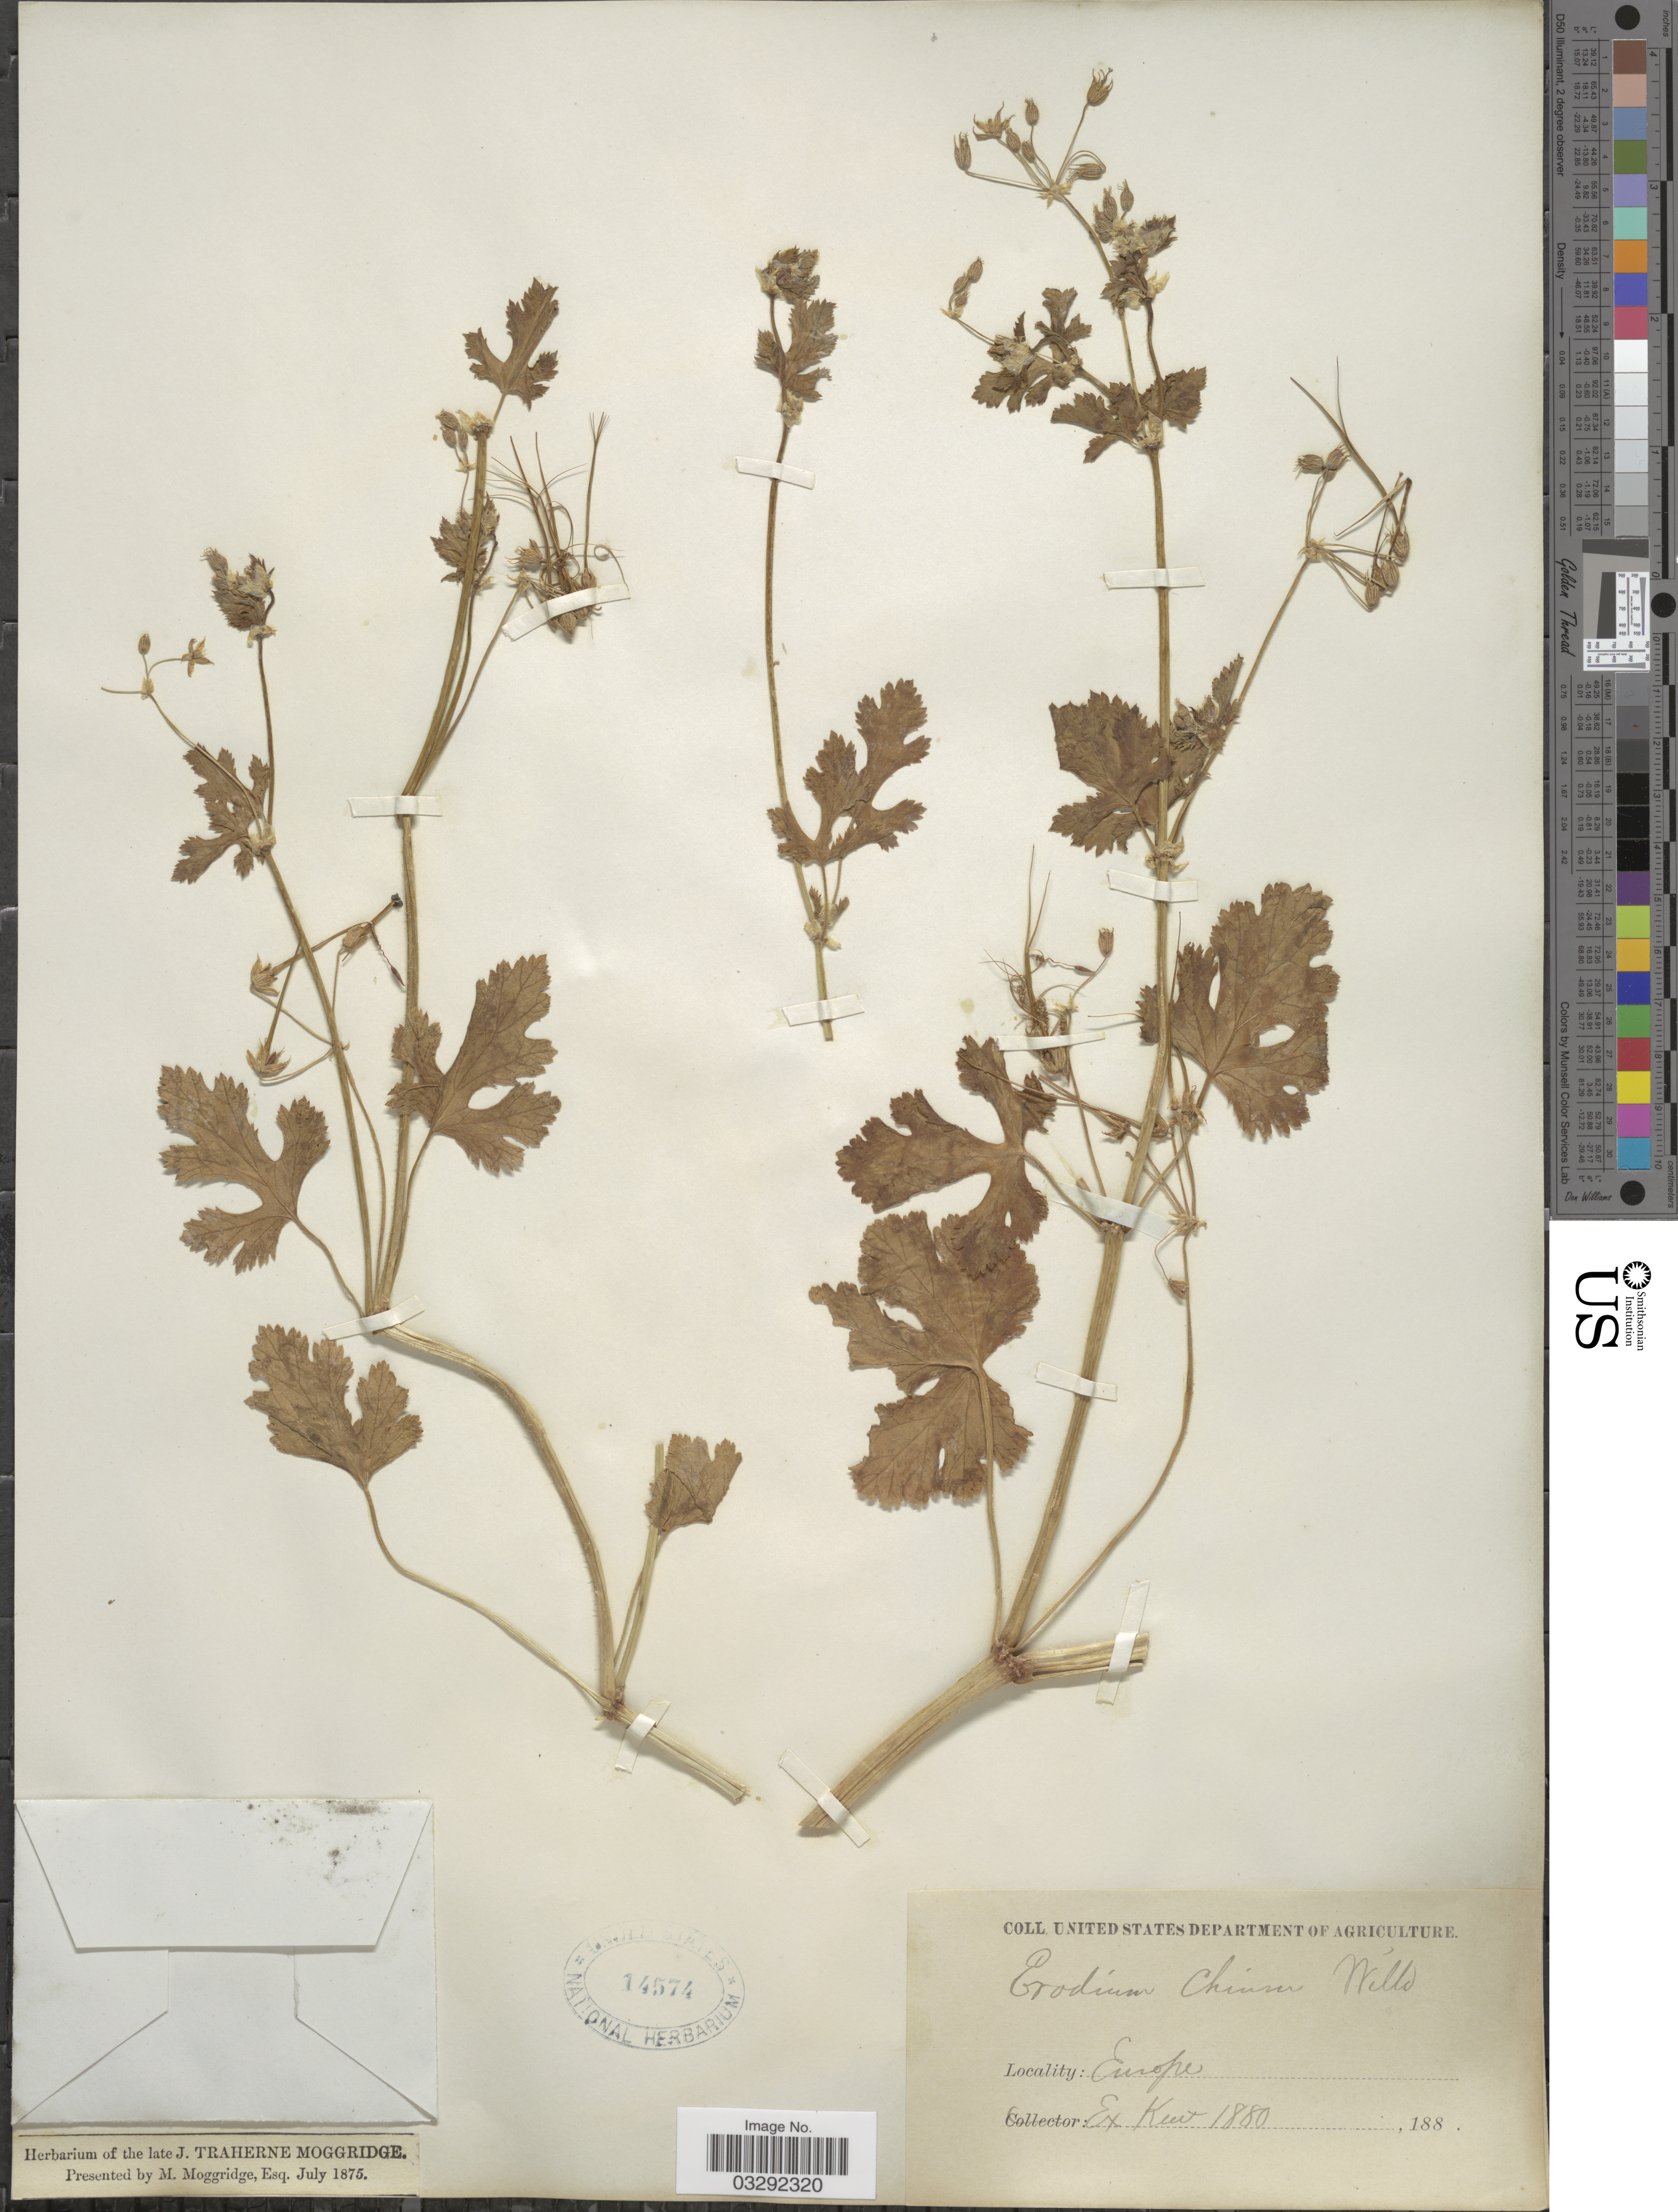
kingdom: Plantae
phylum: Tracheophyta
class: Magnoliopsida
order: Geraniales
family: Geraniaceae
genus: Erodium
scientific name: Erodium chium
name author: (Burm. f.) Willd.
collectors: ex herb. J.T. Moggridge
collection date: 1880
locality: Europe.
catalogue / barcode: US 14574